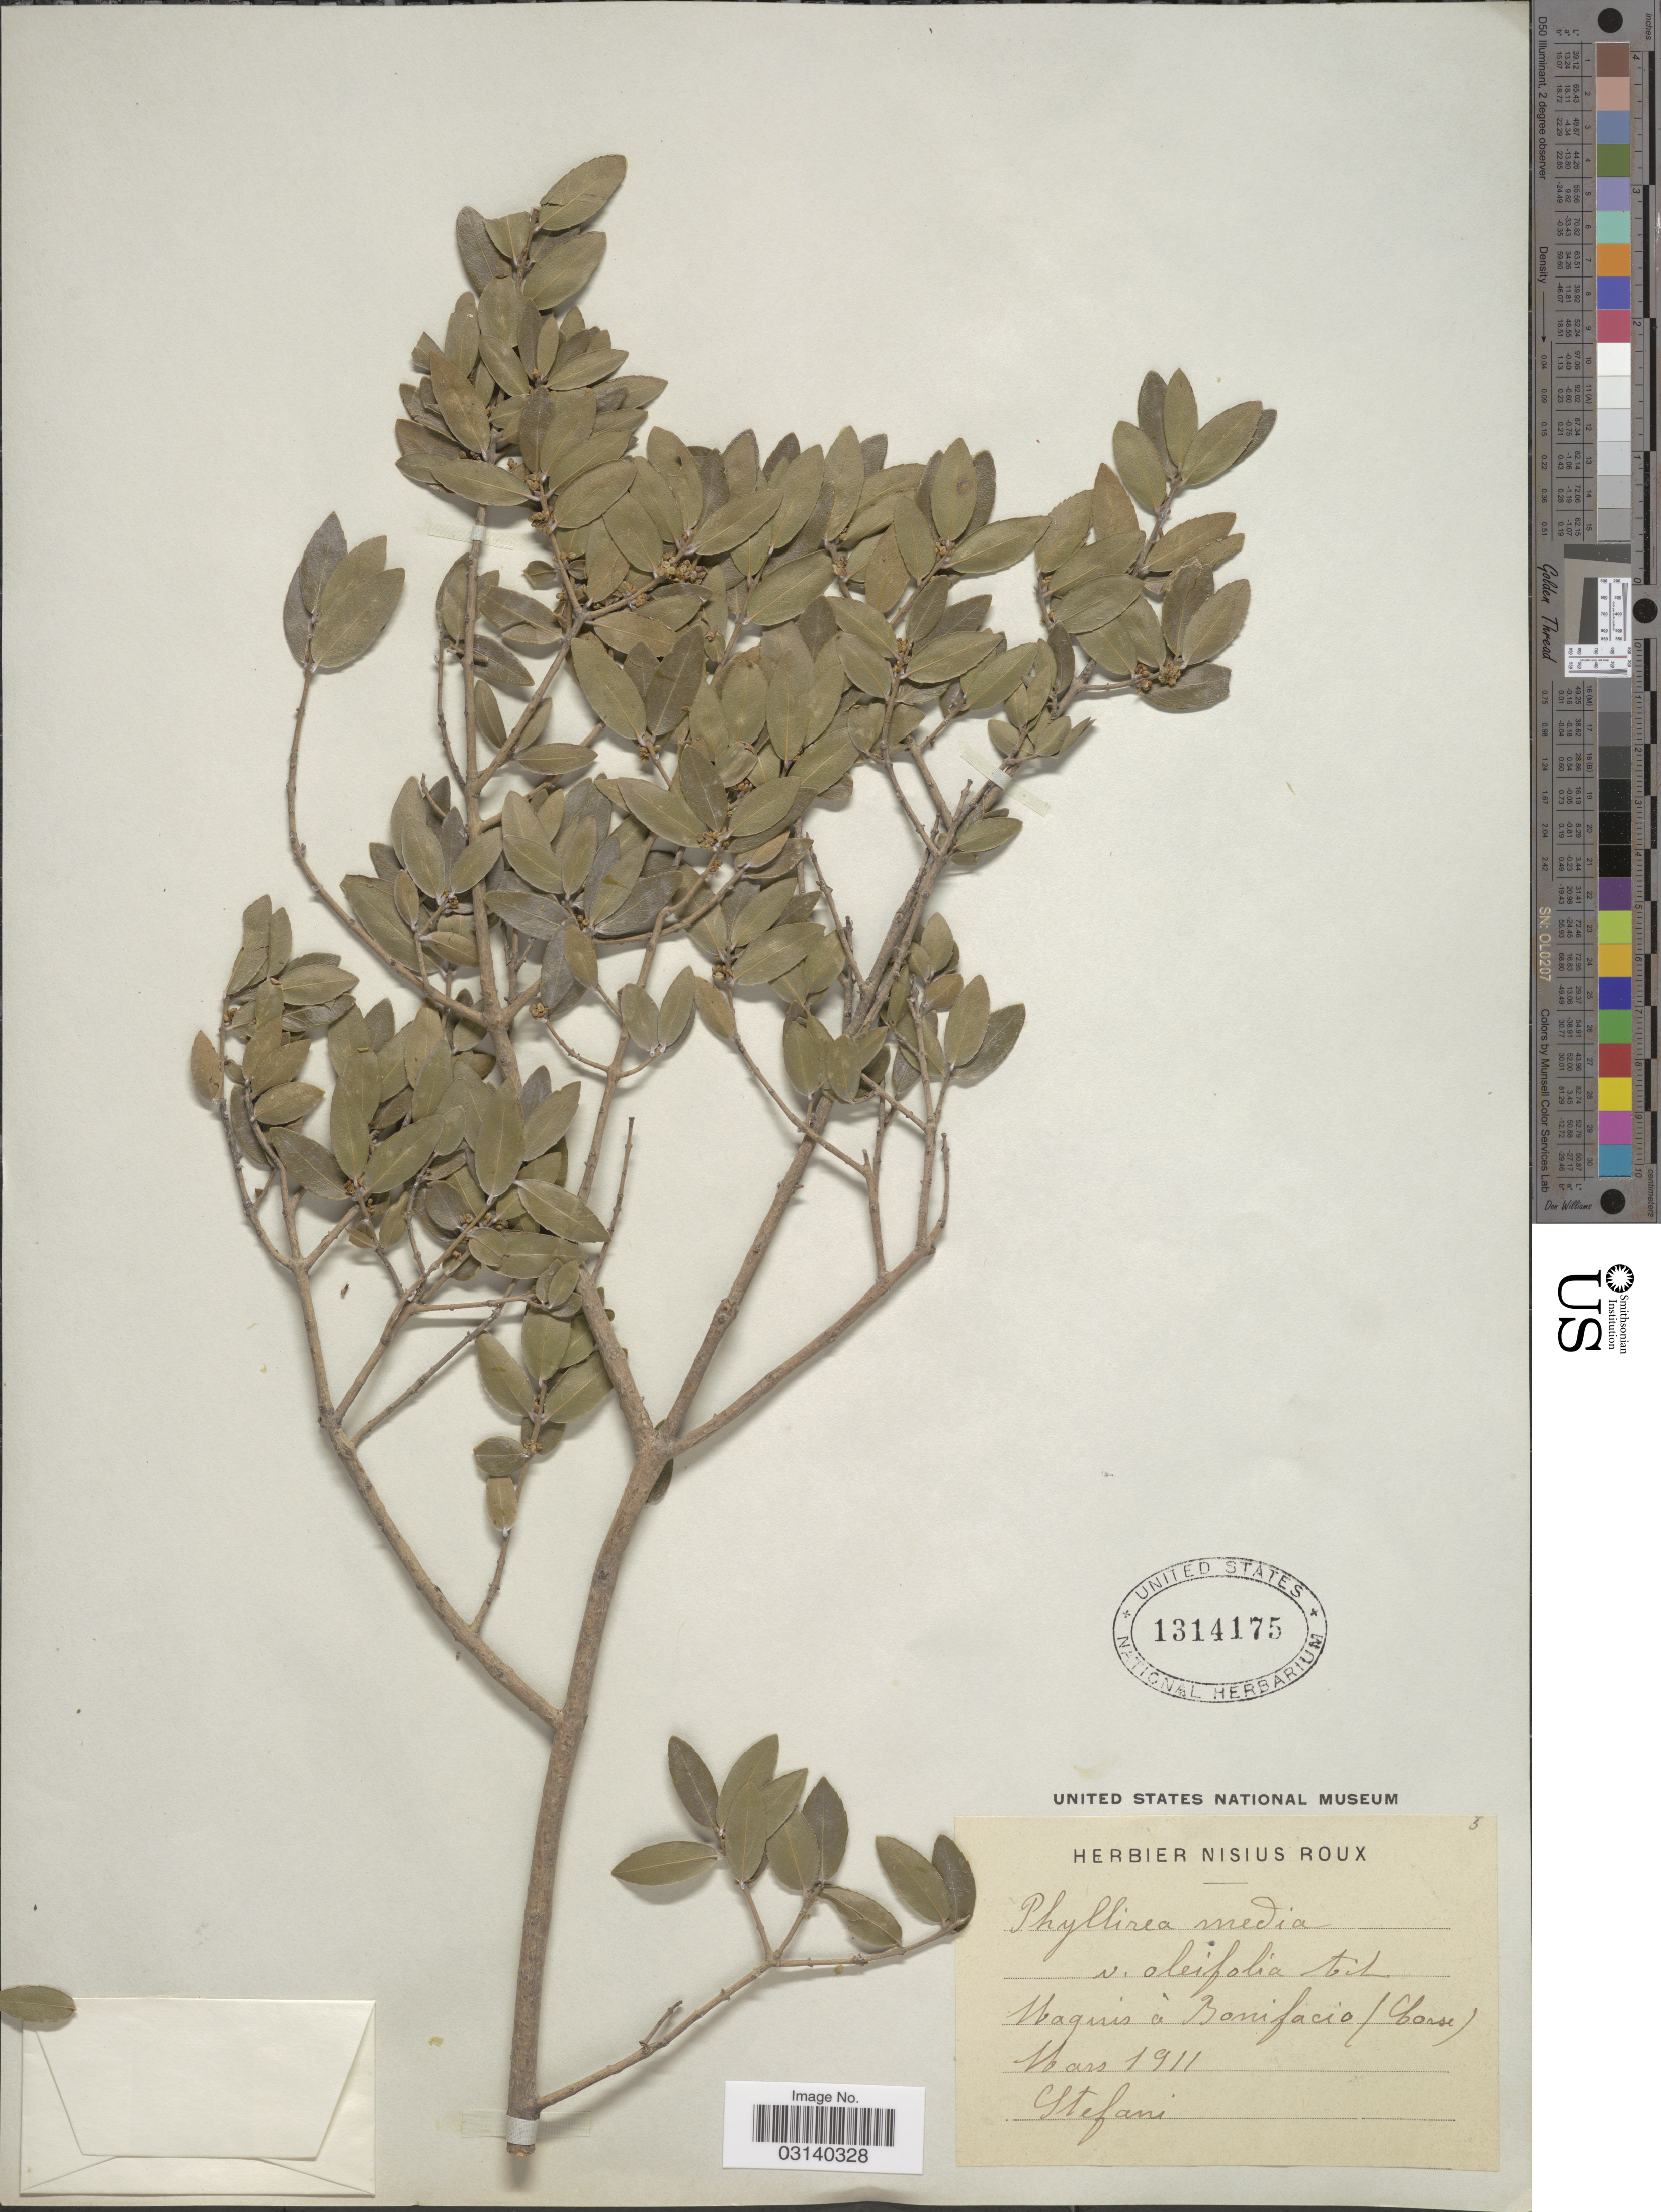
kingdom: Plantae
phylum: Tracheophyta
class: Magnoliopsida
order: Lamiales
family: Oleaceae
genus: Phillyrea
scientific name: Phillyrea media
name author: L.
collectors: Stefani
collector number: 5*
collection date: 1911-03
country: France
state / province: Corsica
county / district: Corse-du-Sud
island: Corse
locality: Maquis à Bonifacio (Corse).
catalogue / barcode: US 1314175